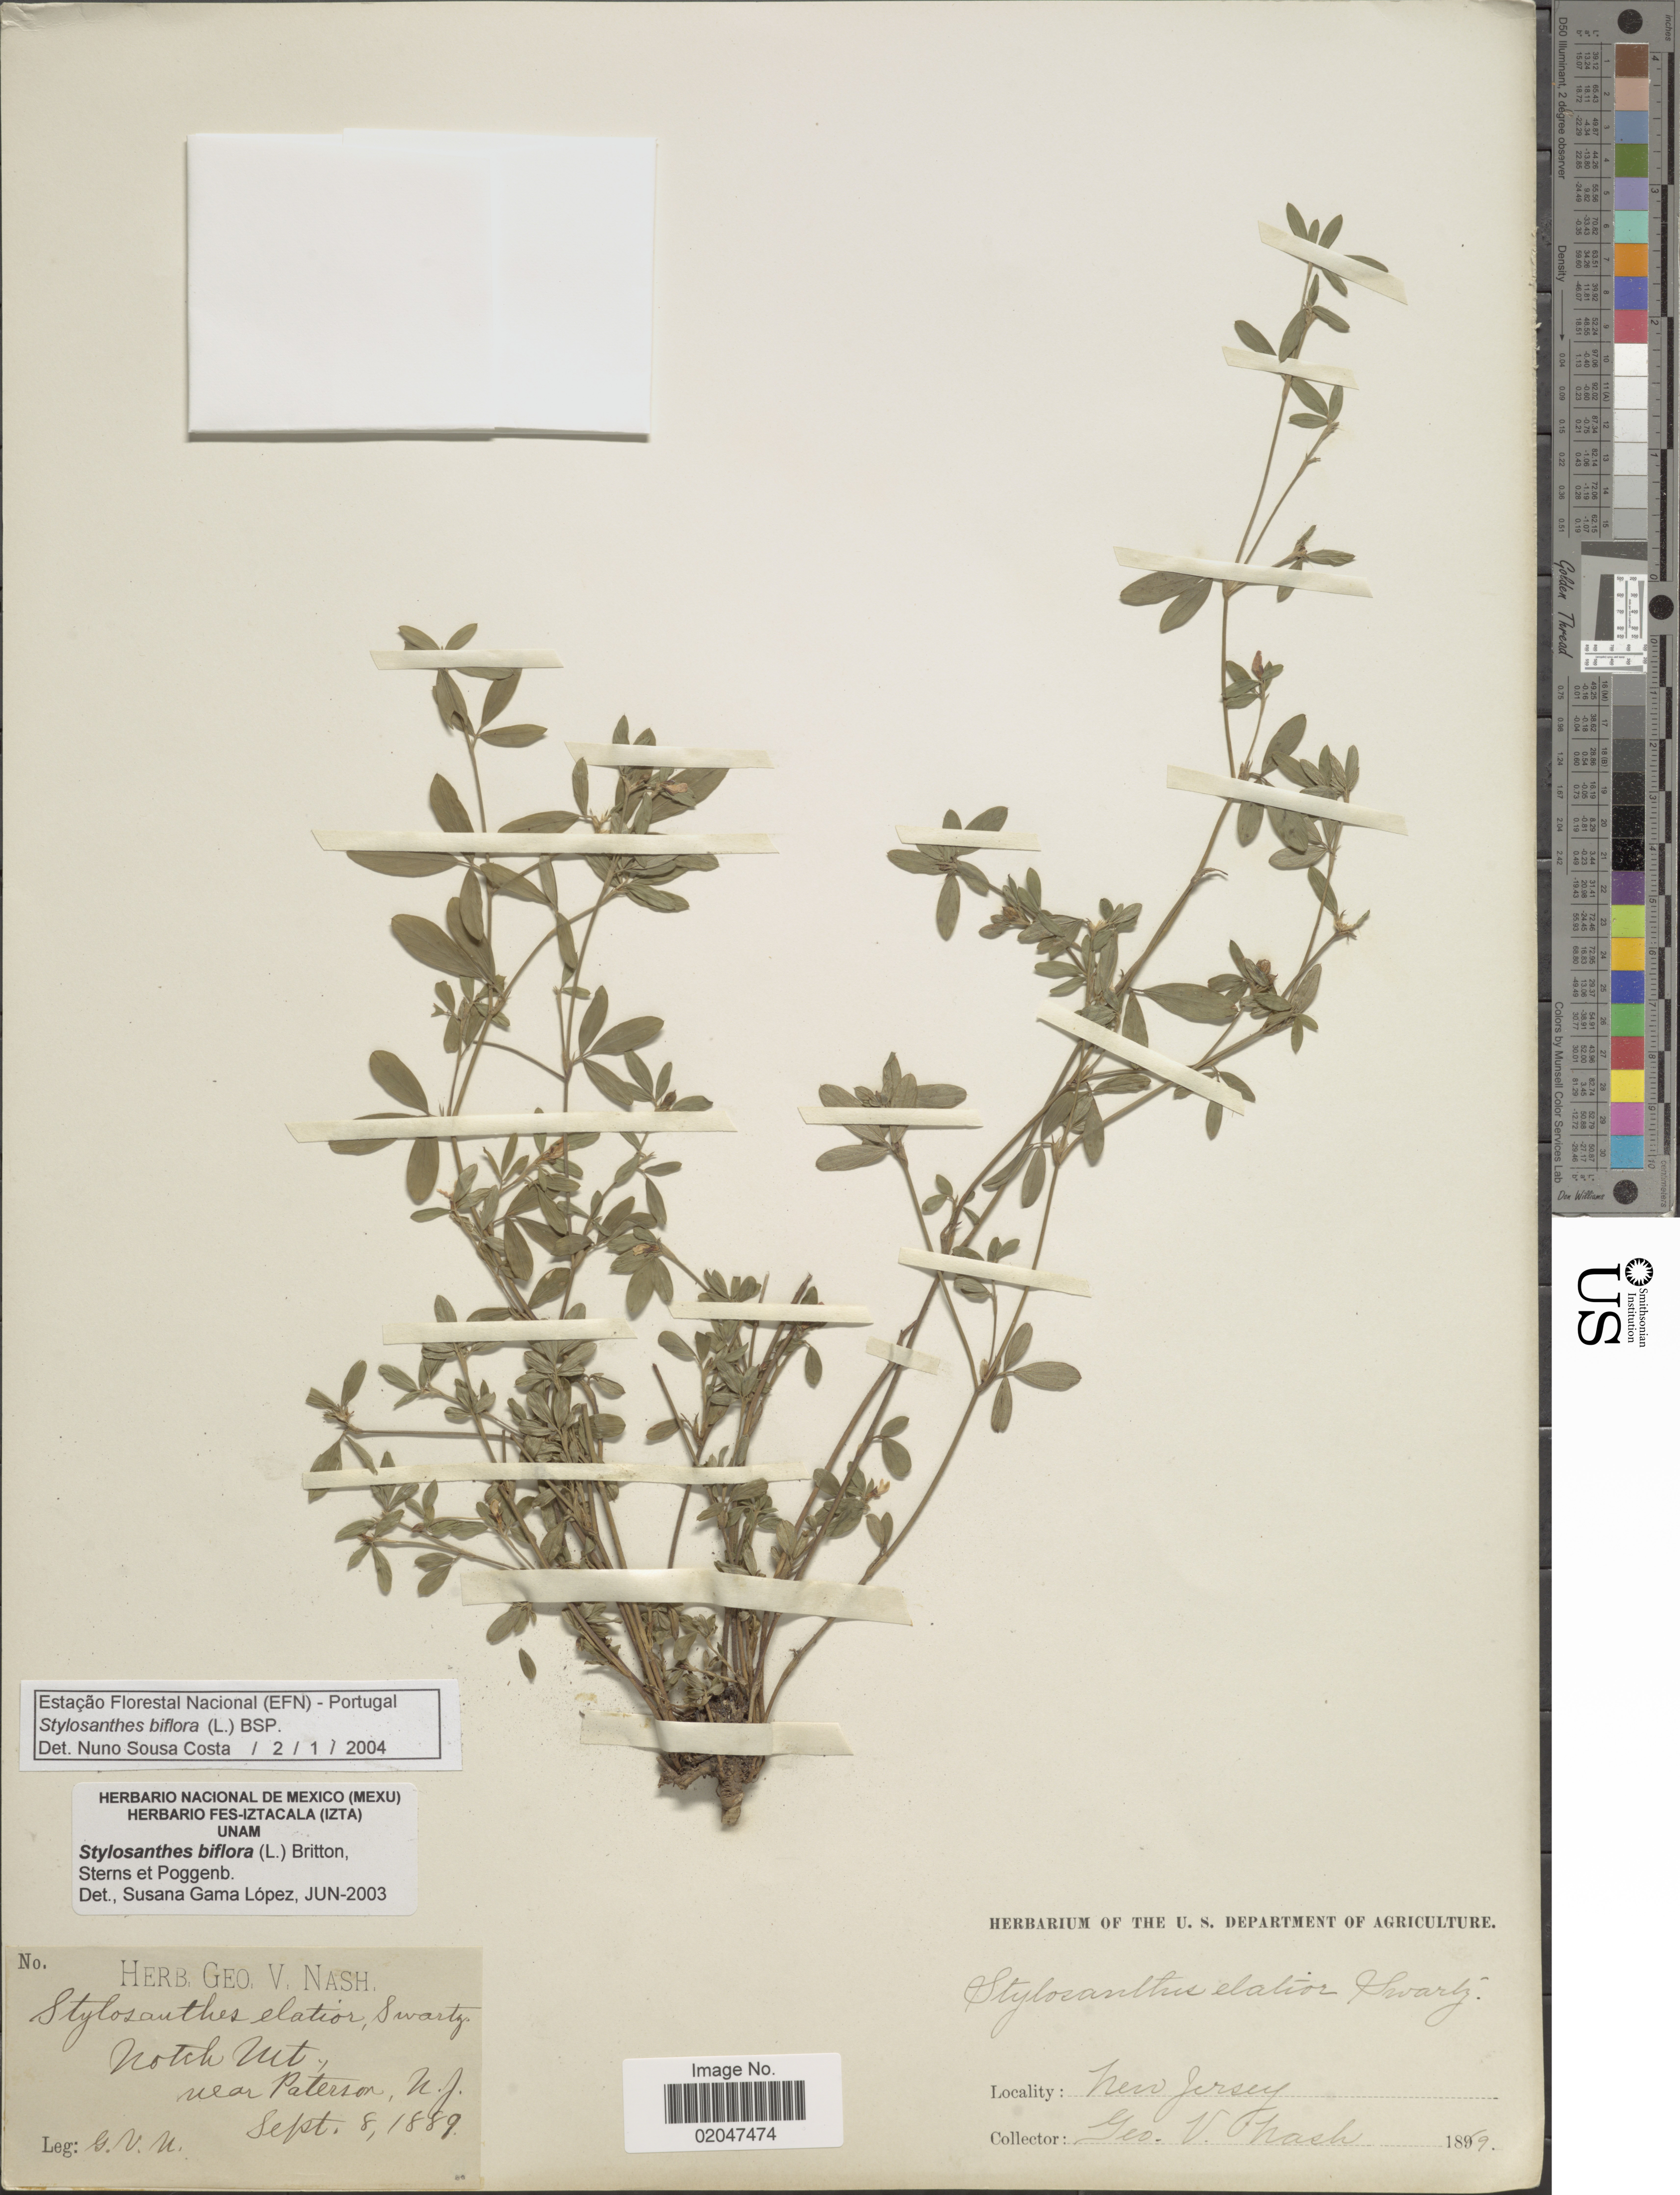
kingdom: Plantae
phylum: Tracheophyta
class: Magnoliopsida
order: Fabales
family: Fabaceae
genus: Stylosanthes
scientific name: Stylosanthes biflora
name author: (L.) Britton et al.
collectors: G. V. Nash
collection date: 1889-09-08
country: United States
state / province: New Jersey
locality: North Mt., near Paterson, N. J.